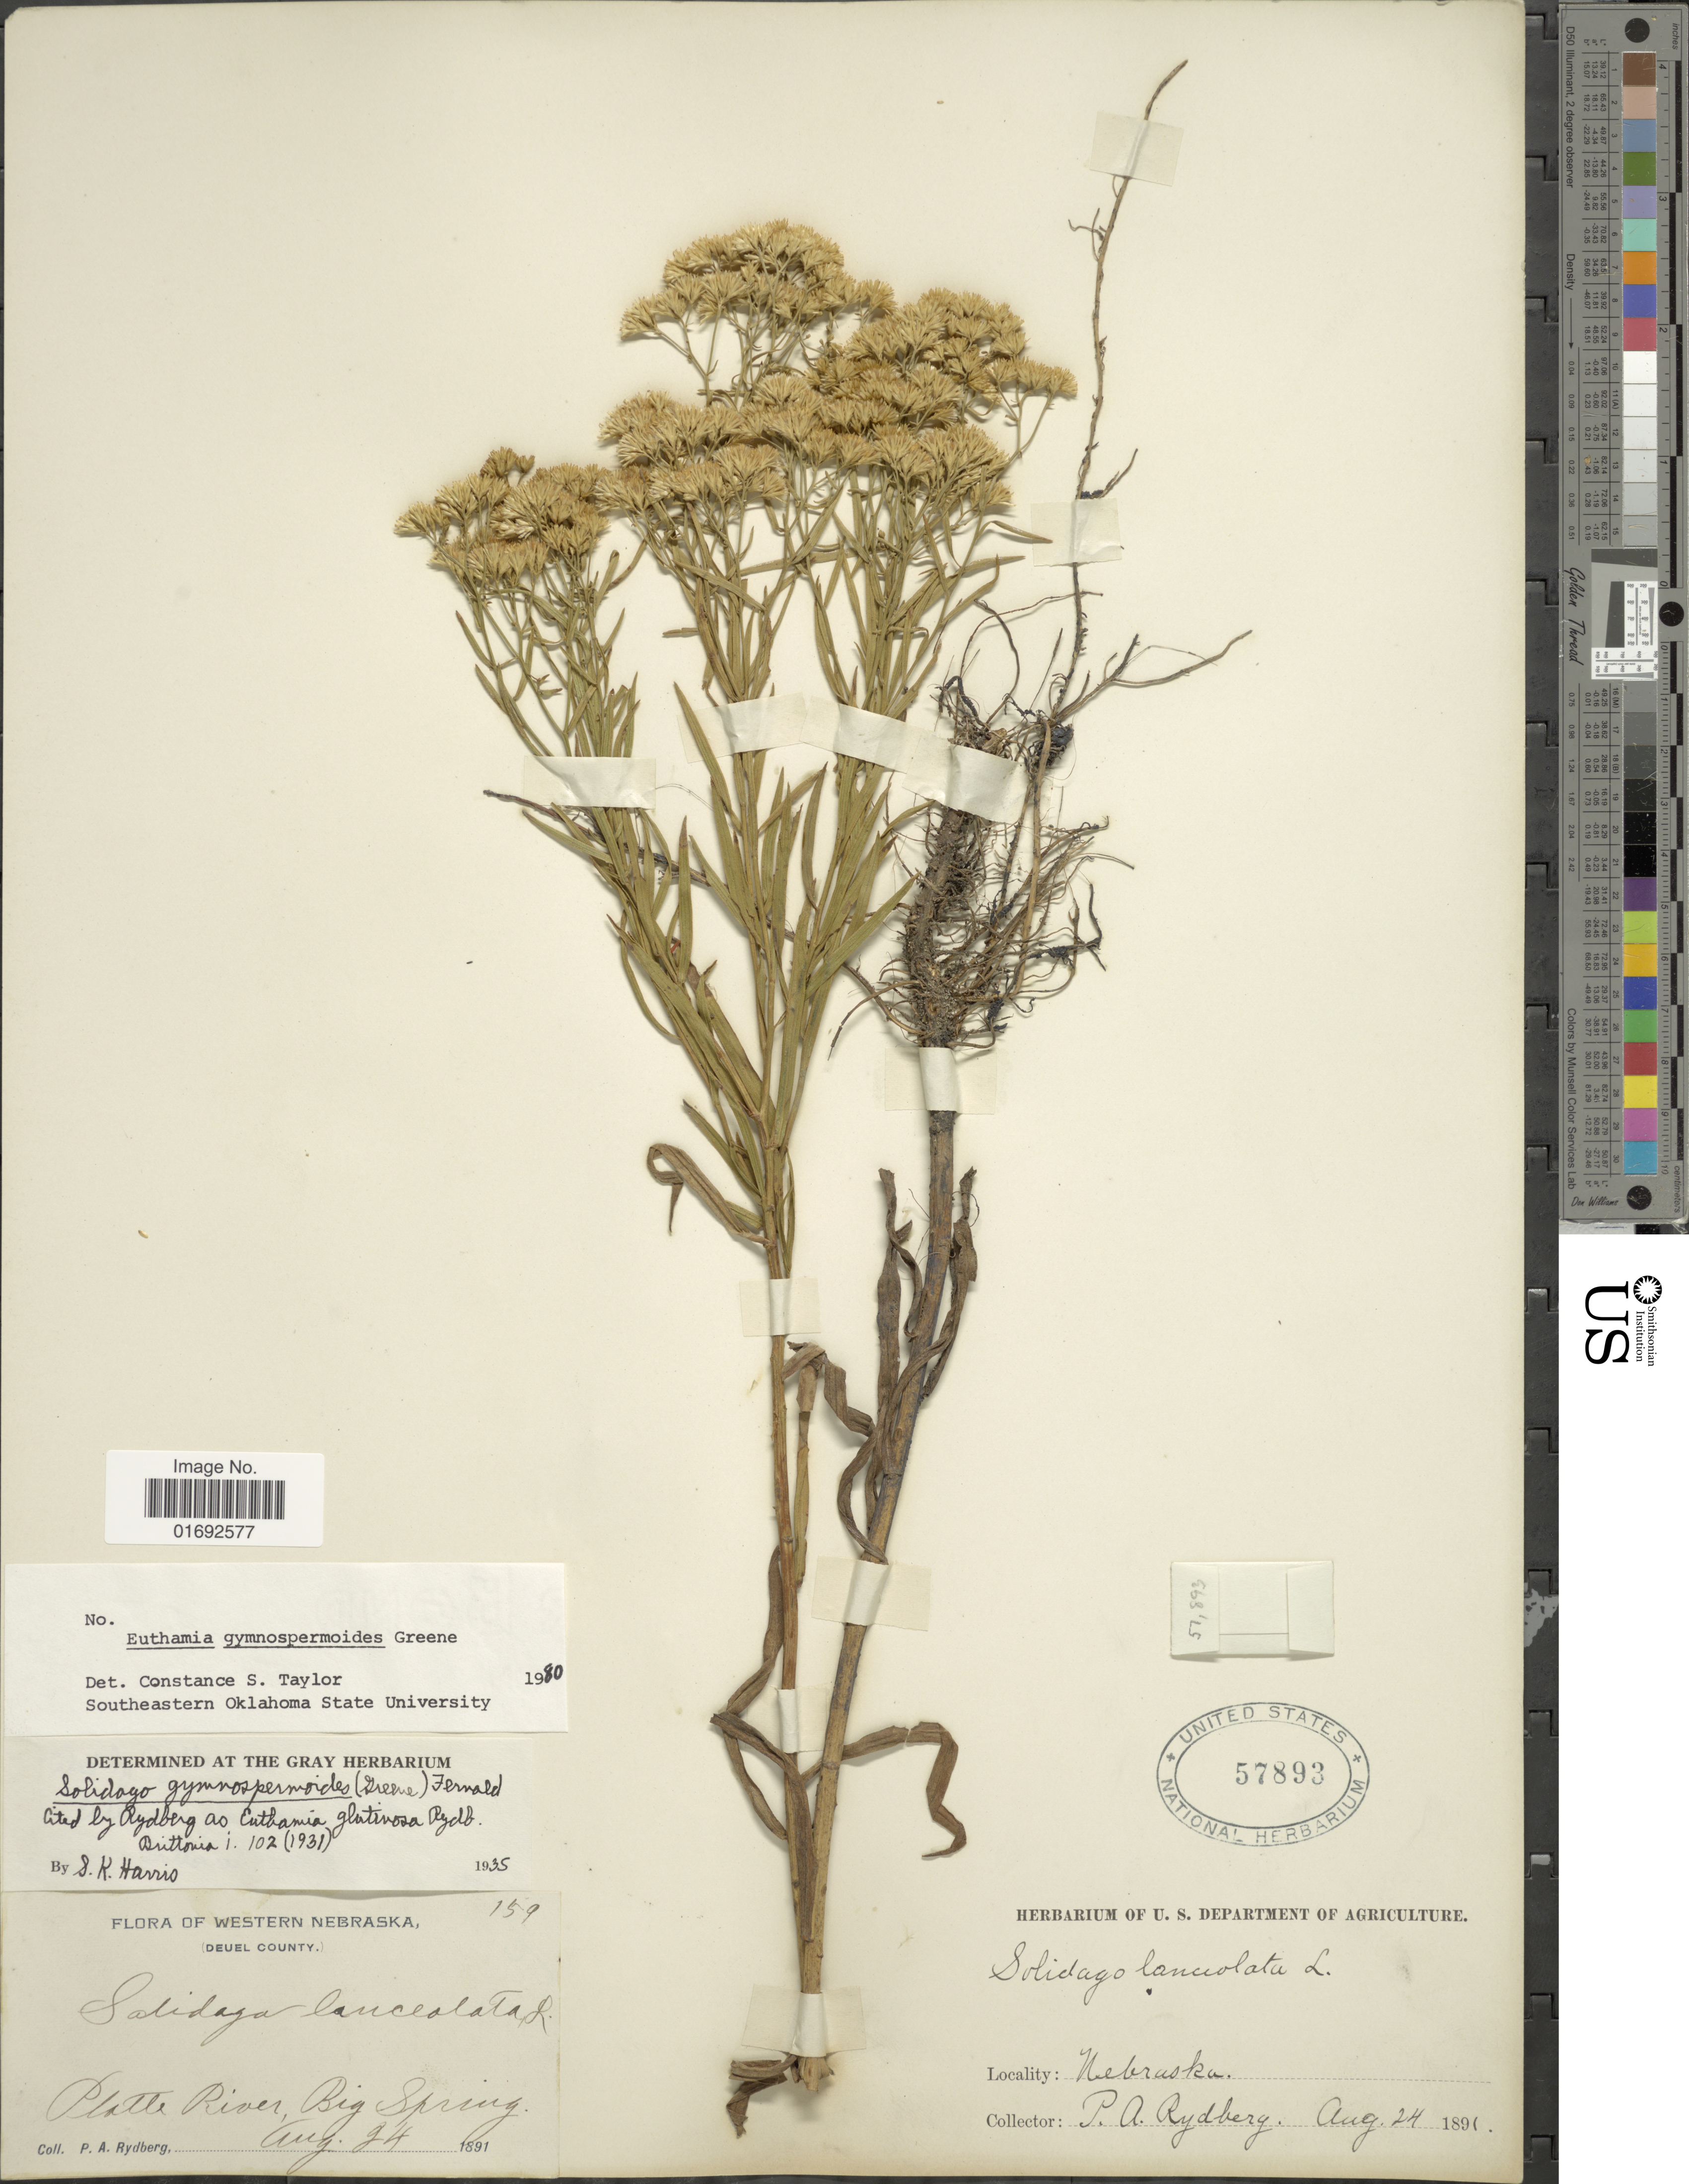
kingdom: Plantae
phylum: Tracheophyta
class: Magnoliopsida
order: Asterales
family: Asteraceae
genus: Euthamia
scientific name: Euthamia gymnospermoides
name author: Greene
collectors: P. A. Rydberg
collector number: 159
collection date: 1891-08-24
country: United States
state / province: Nebraska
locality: Western Nebraska, Deuel County, PLatte River, Big Spring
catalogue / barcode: US 57893